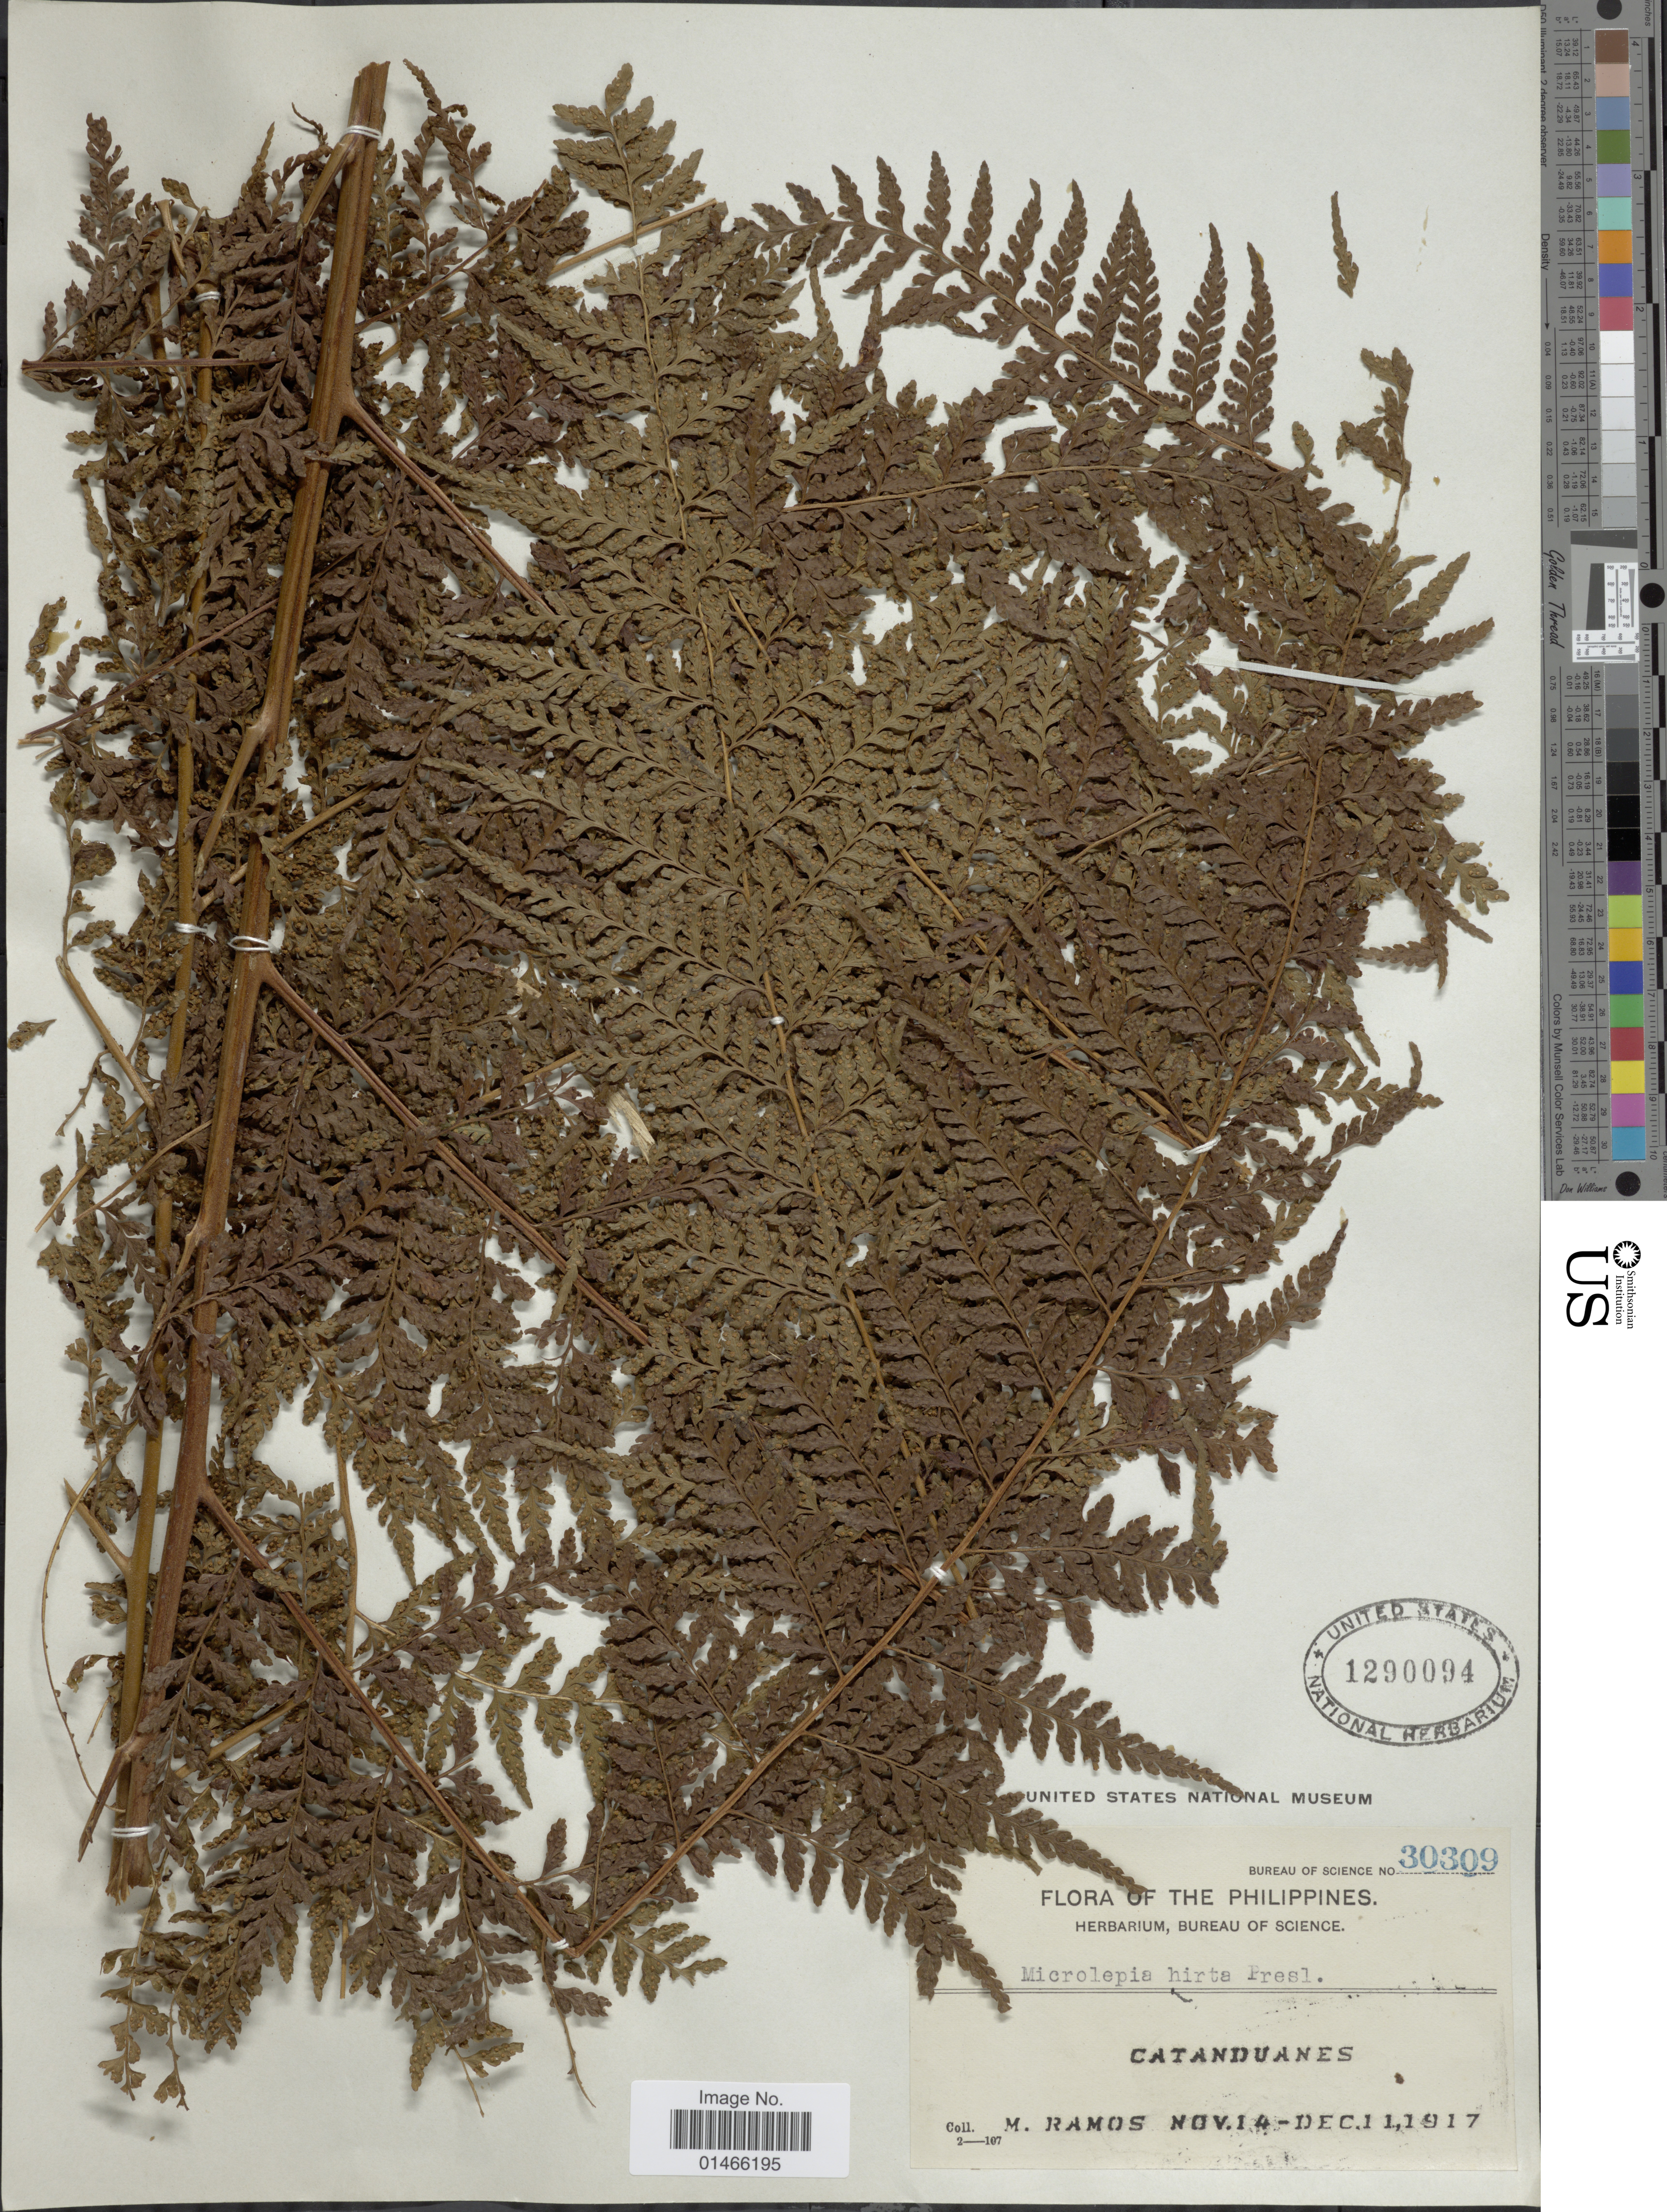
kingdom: Plantae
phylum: Tracheophyta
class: Polypodiopsida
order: Polypodiales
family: Dennstaedtiaceae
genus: Microlepia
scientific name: Microlepia todayensis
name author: Christ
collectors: M. Ramos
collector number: Bureau of Science 30309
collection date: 1917-11-14/1917-12-11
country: Philippines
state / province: Bicol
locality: Catanduanes.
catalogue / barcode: US 1290094